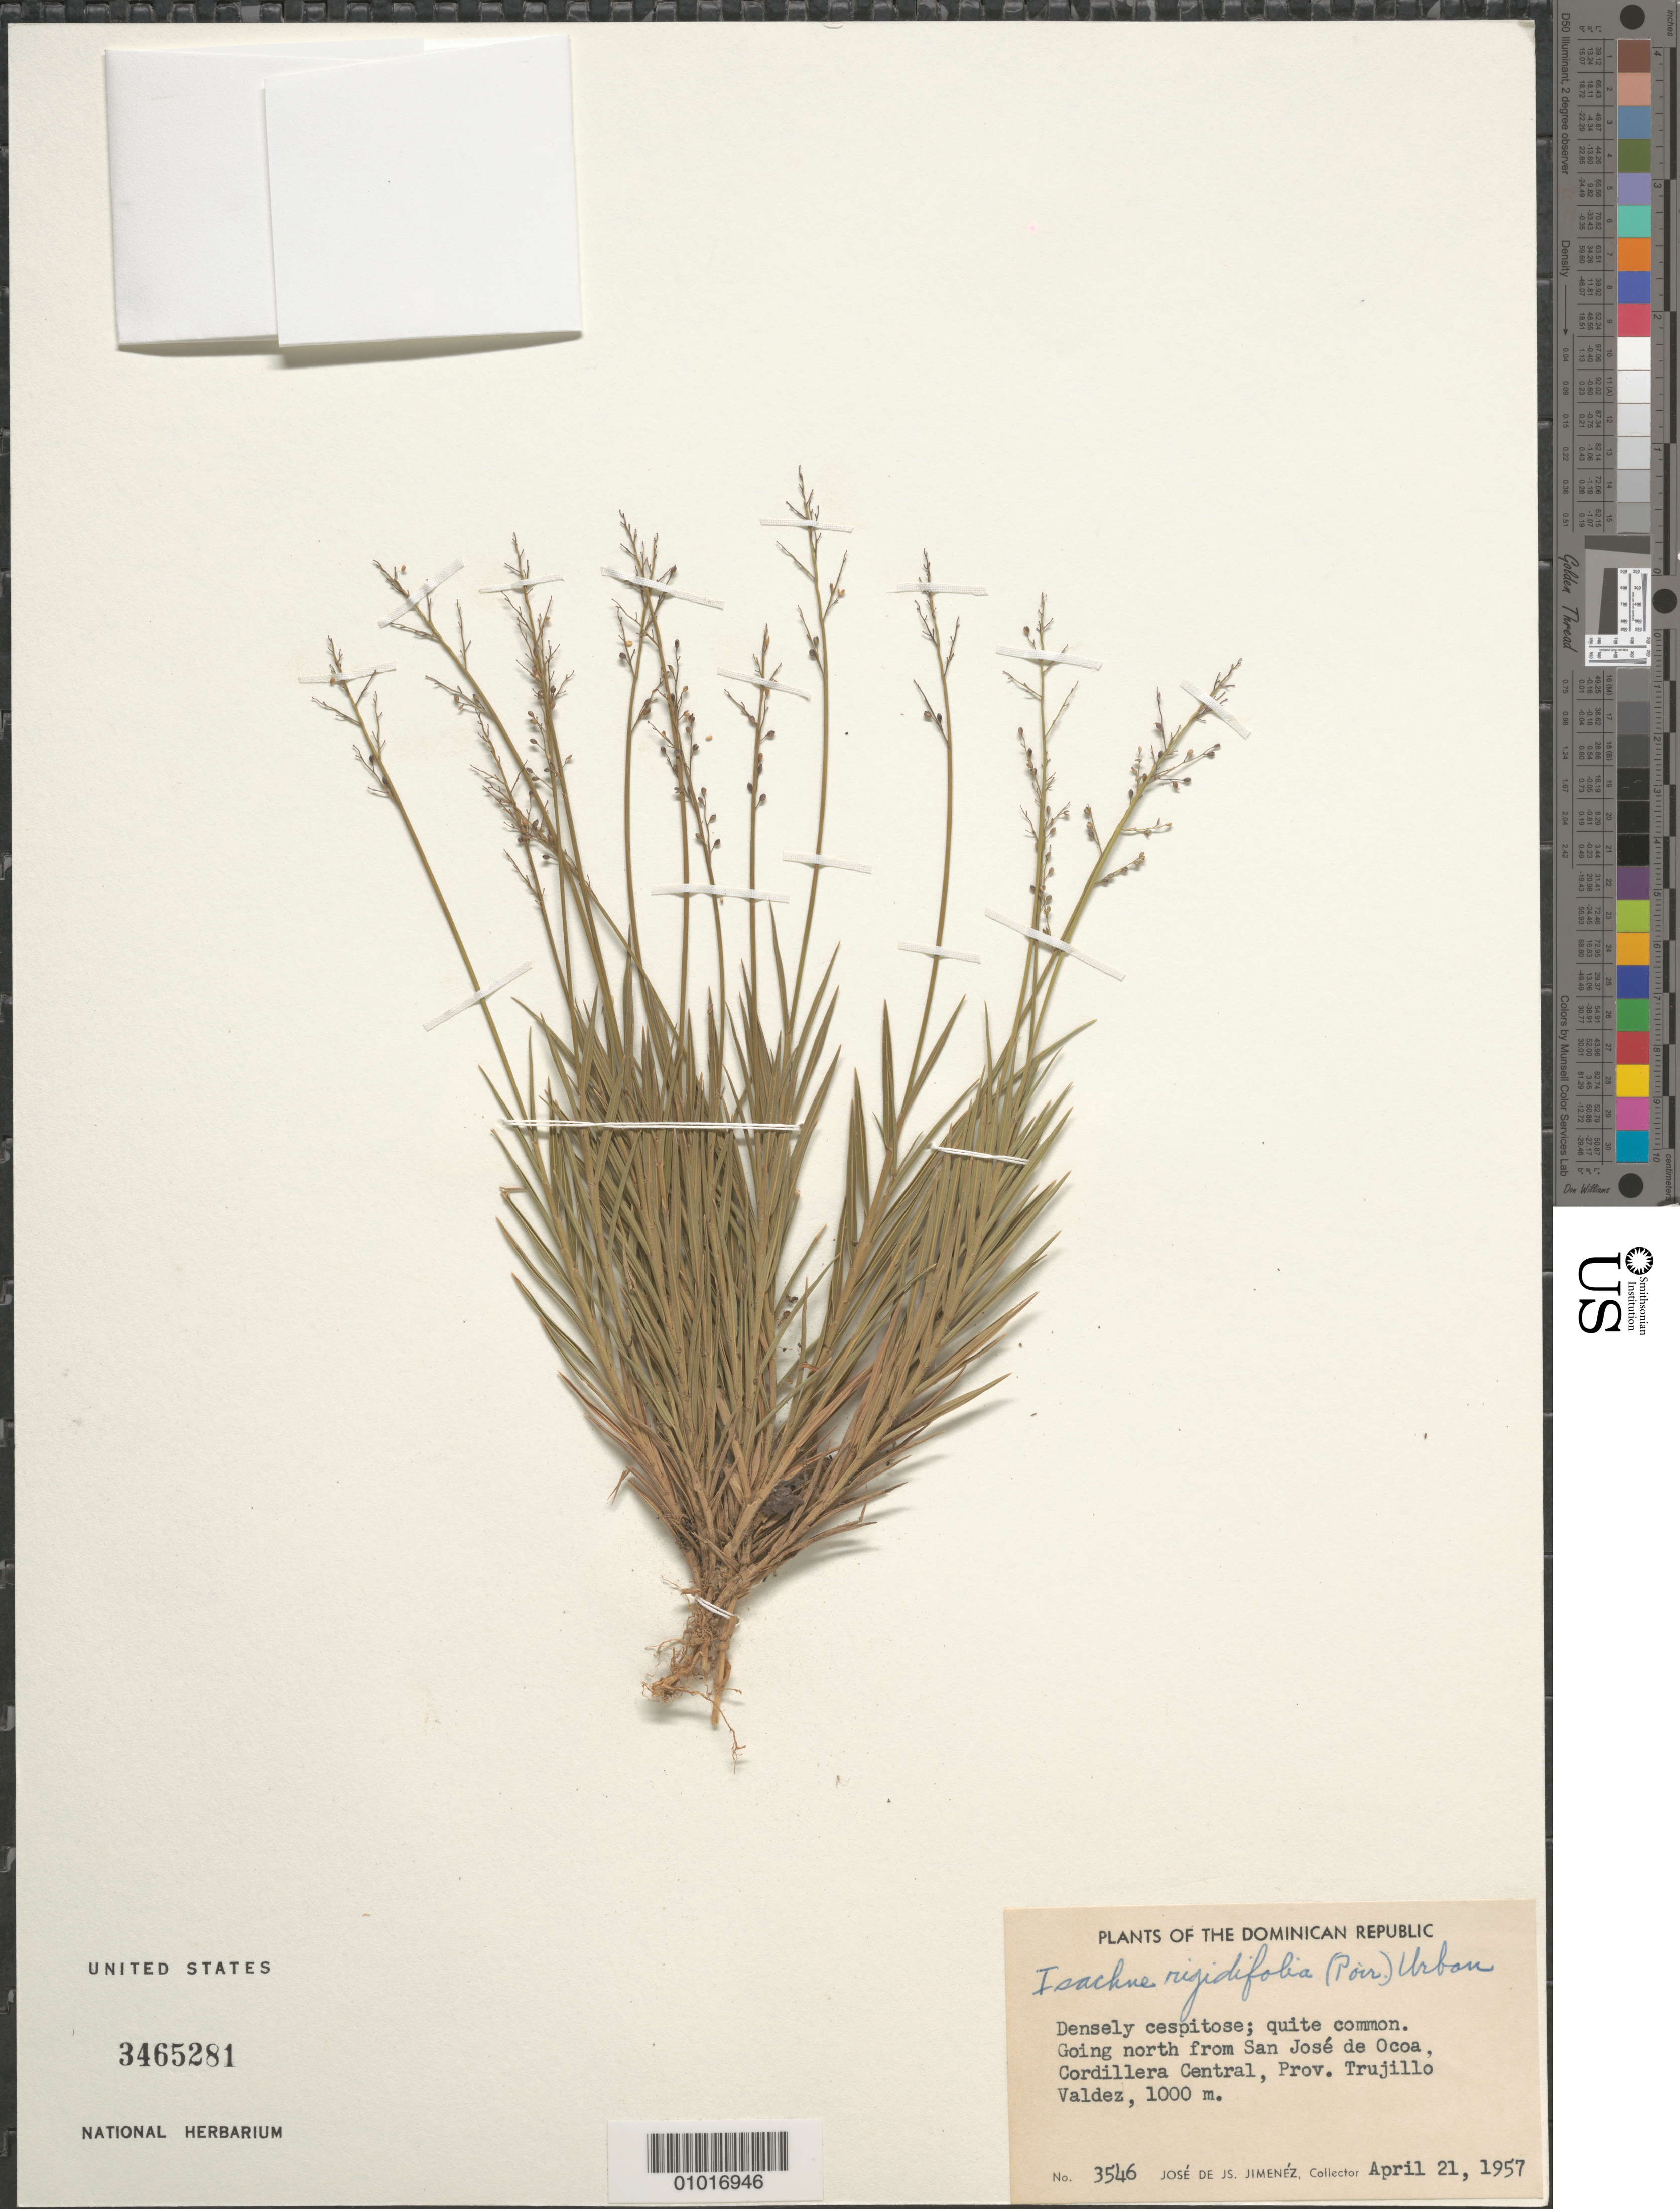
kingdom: Plantae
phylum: Tracheophyta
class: Liliopsida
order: Poales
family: Poaceae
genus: Isachne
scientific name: Isachne rigidifolia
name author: (Poir.) Urb.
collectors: J. J. Jiménez Almonte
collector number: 3546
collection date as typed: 21 Apr 1957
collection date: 1957-04-21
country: Dominican Republic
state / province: Santiago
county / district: San José de las Matas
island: Hispaniola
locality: Densely cespitose; quite common. going north from San Jose de Ocoa, Cordillera Central, prov. Trujillo Valdez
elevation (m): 1000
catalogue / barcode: US 3465281